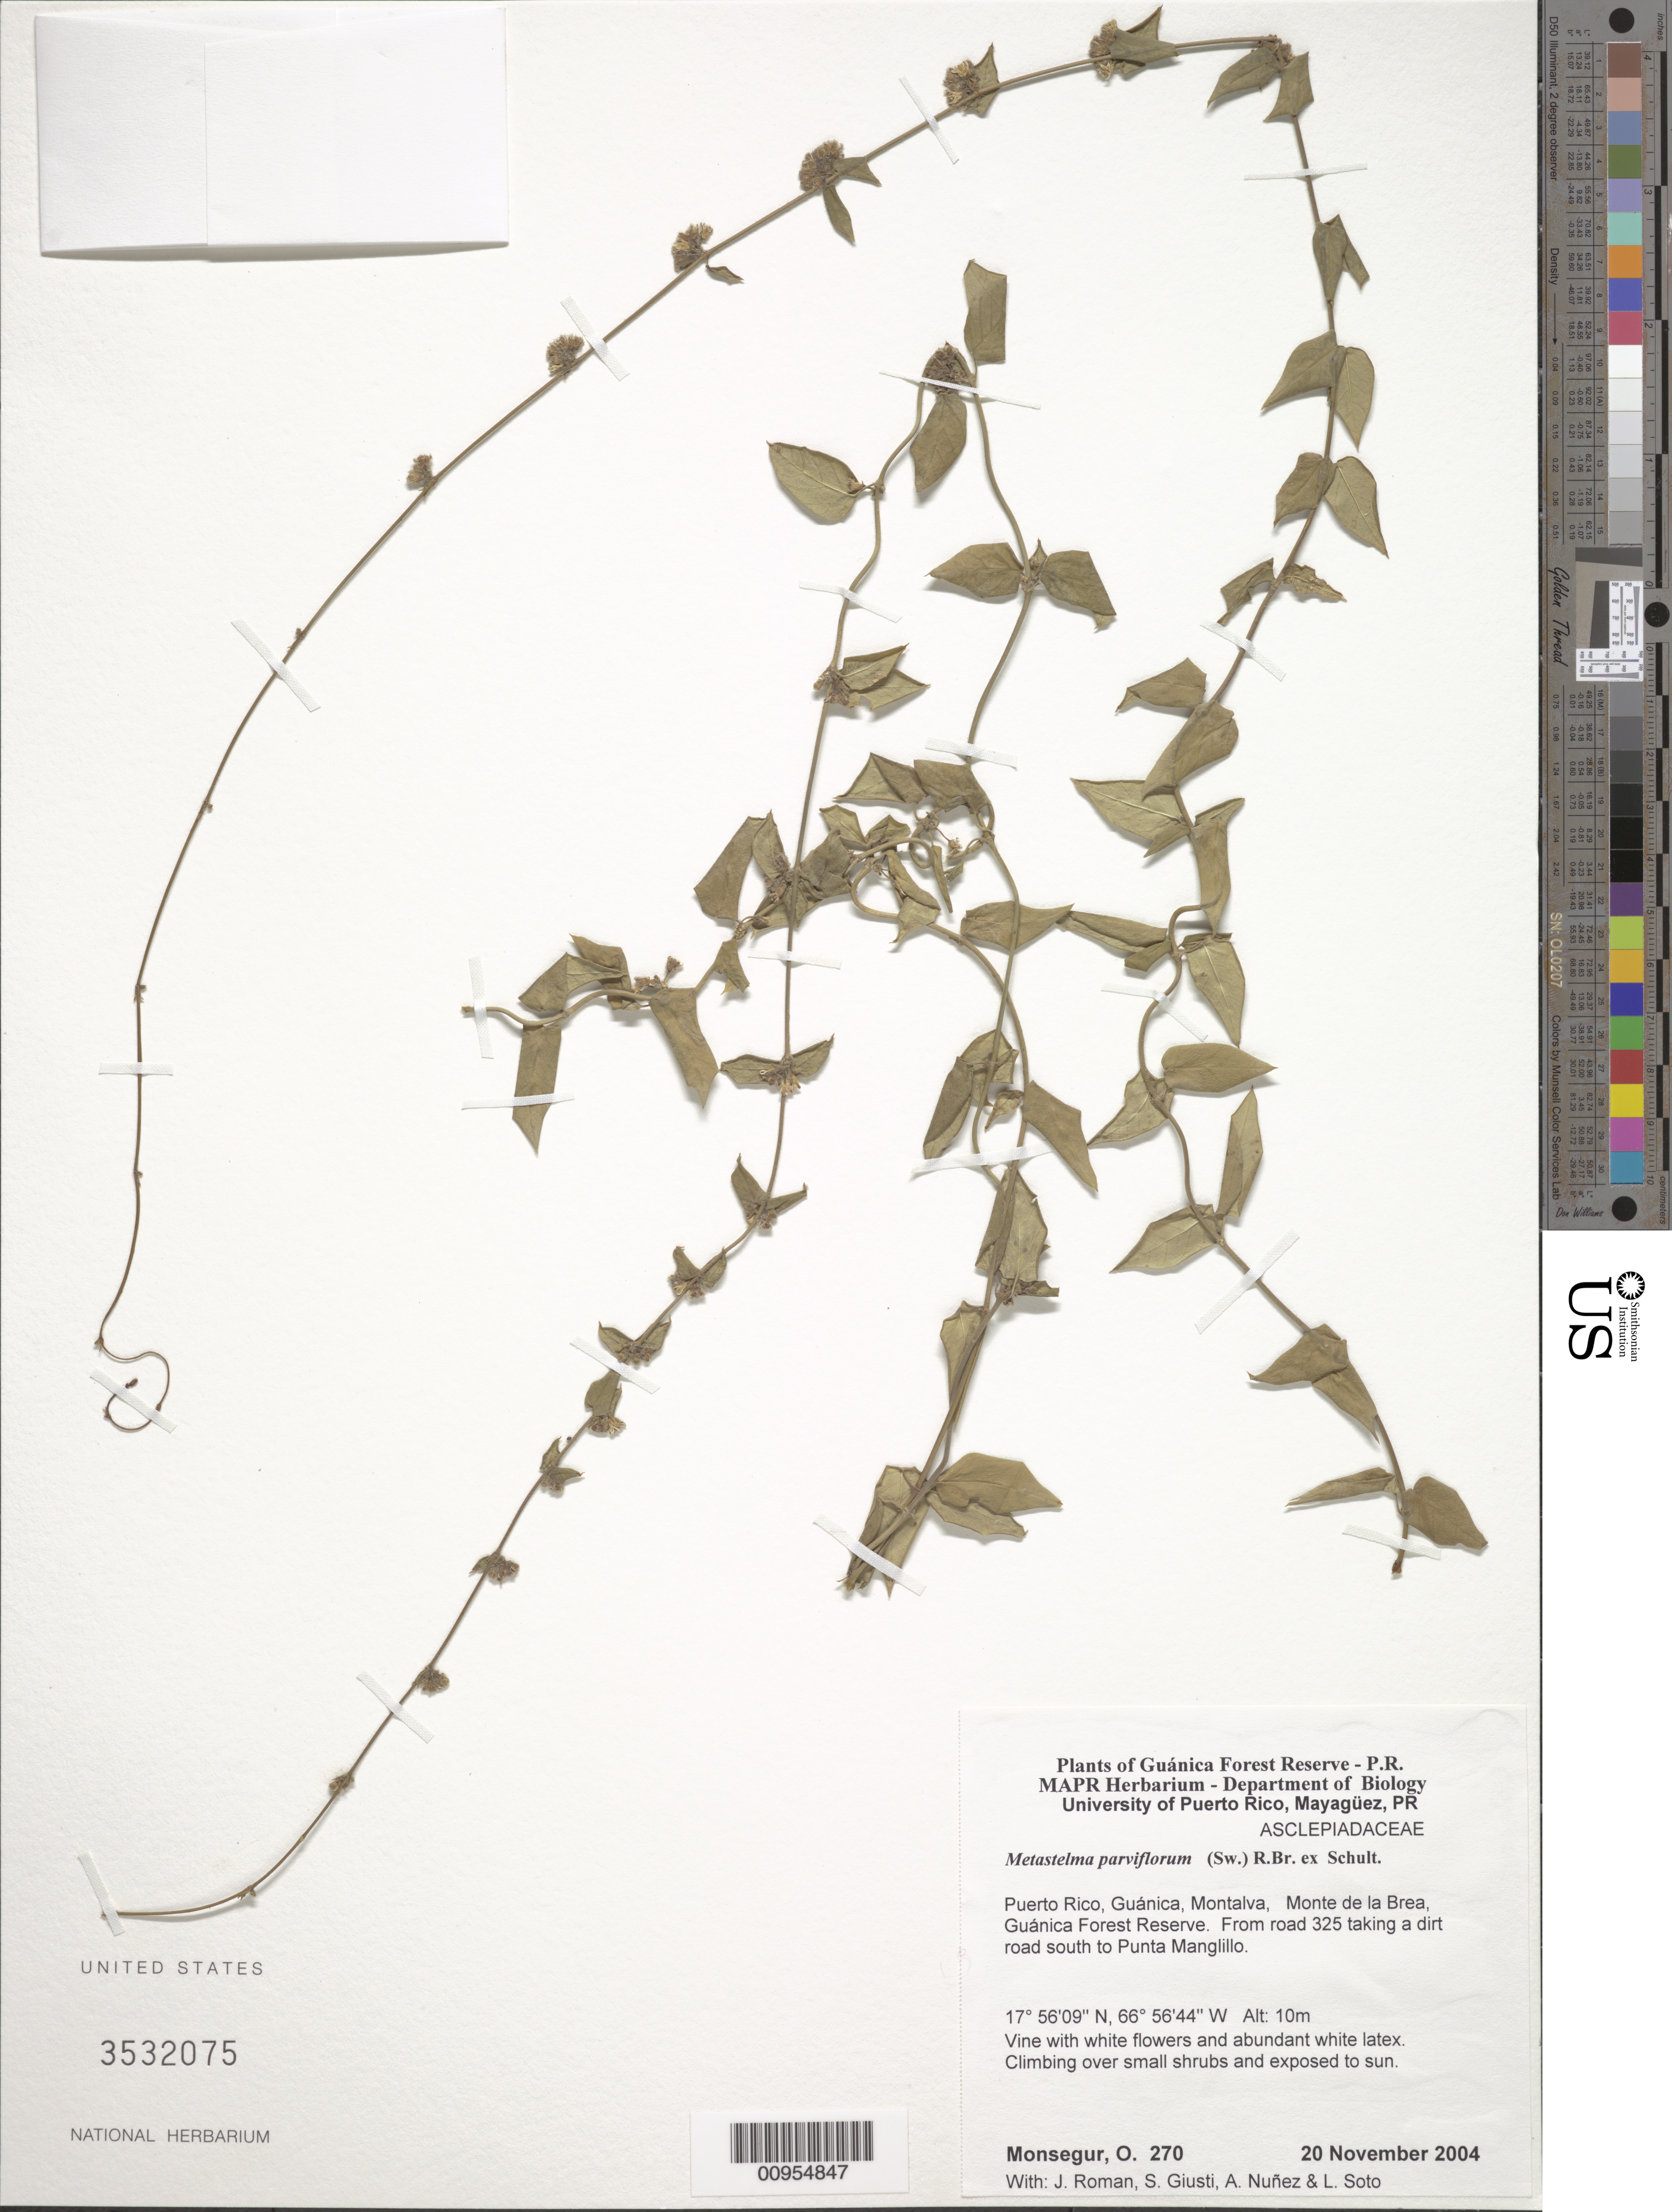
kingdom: Plantae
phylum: Tracheophyta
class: Magnoliopsida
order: Gentianales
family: Apocynaceae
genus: Metastelma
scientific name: Metastelma parviflorum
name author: (Sw.) Schult.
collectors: O. Monsegur, J. Román, S. Giusti, A. Nuñez & L. Soto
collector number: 270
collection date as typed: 20 Nov 2004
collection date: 2004-11-20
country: Puerto Rico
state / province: Guánica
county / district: Montalva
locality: Guánica Forest Reserve. Monte de la Brea, from road 325 taking a dirt road south to Punta Manglillo.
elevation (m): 10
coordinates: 17.56094, 66.56436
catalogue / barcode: US 3532075